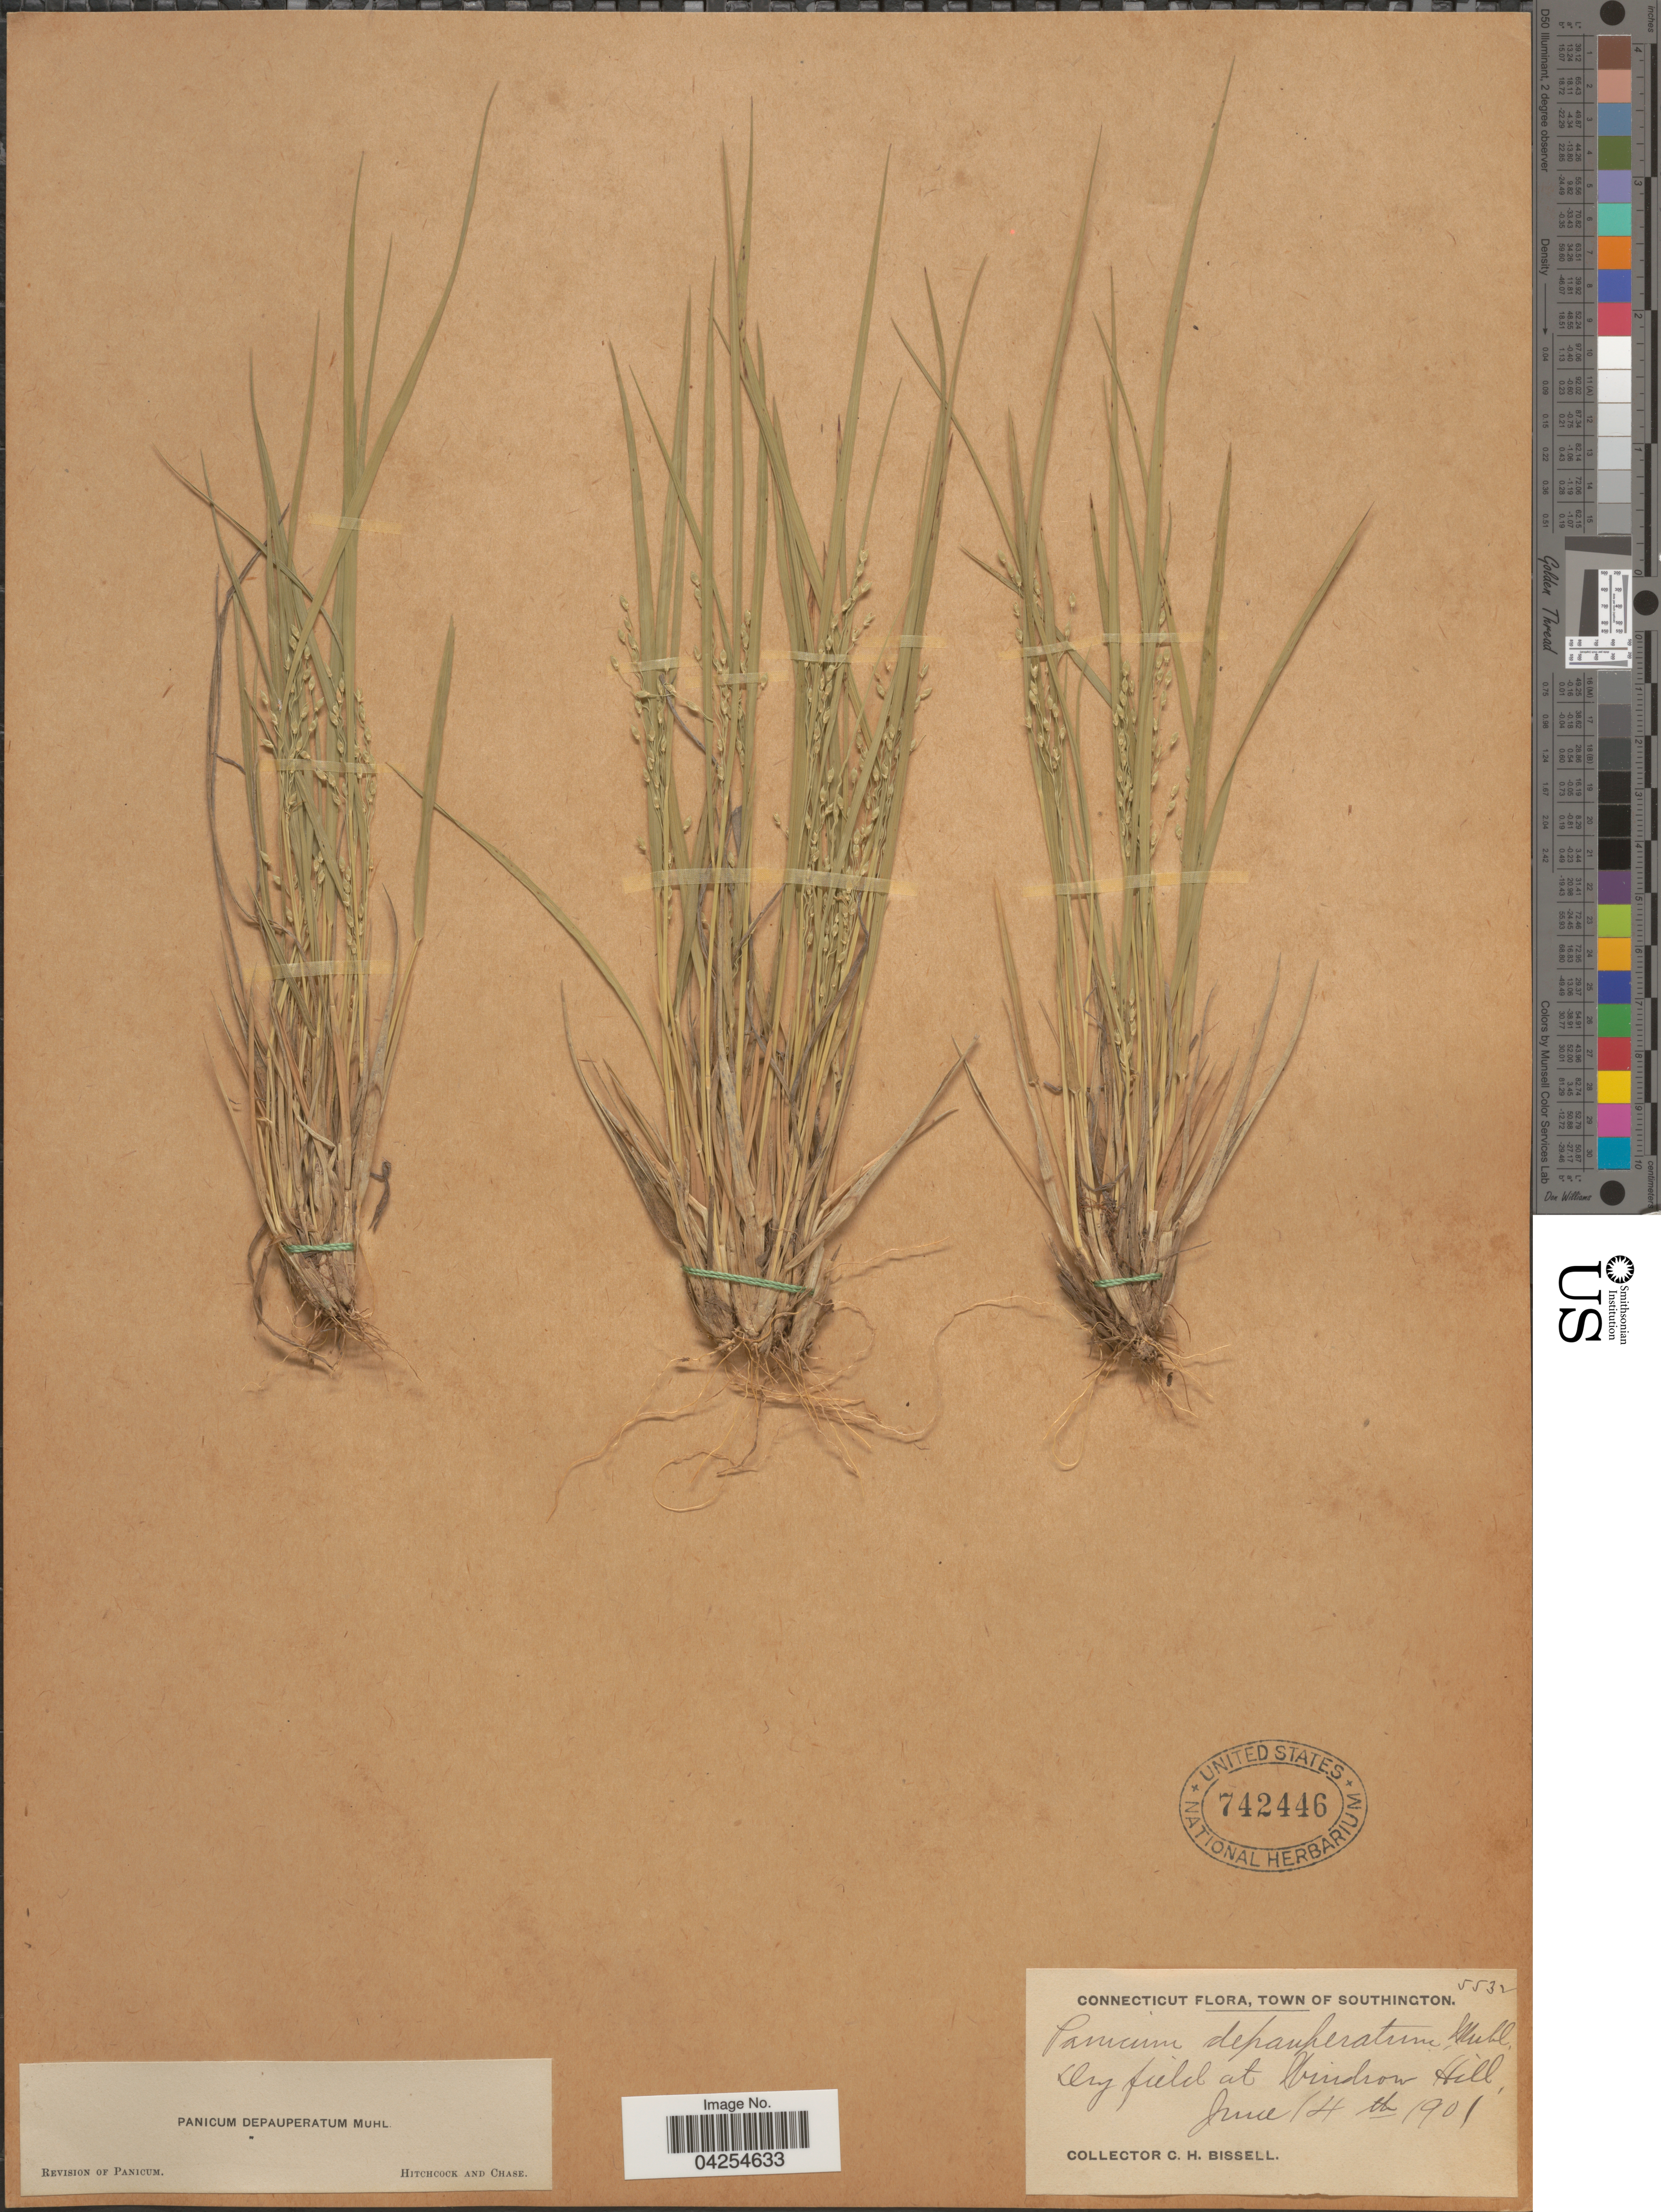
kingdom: Plantae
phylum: Tracheophyta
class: Liliopsida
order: Poales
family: Poaceae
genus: Dichanthelium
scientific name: Dichanthelium depauperatum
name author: (Muhl.) Gould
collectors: C. Bissell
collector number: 5532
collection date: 1901-06-14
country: United States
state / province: Connecticut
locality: Town of Southington. Dry field at Grindron Hill.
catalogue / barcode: US 742446